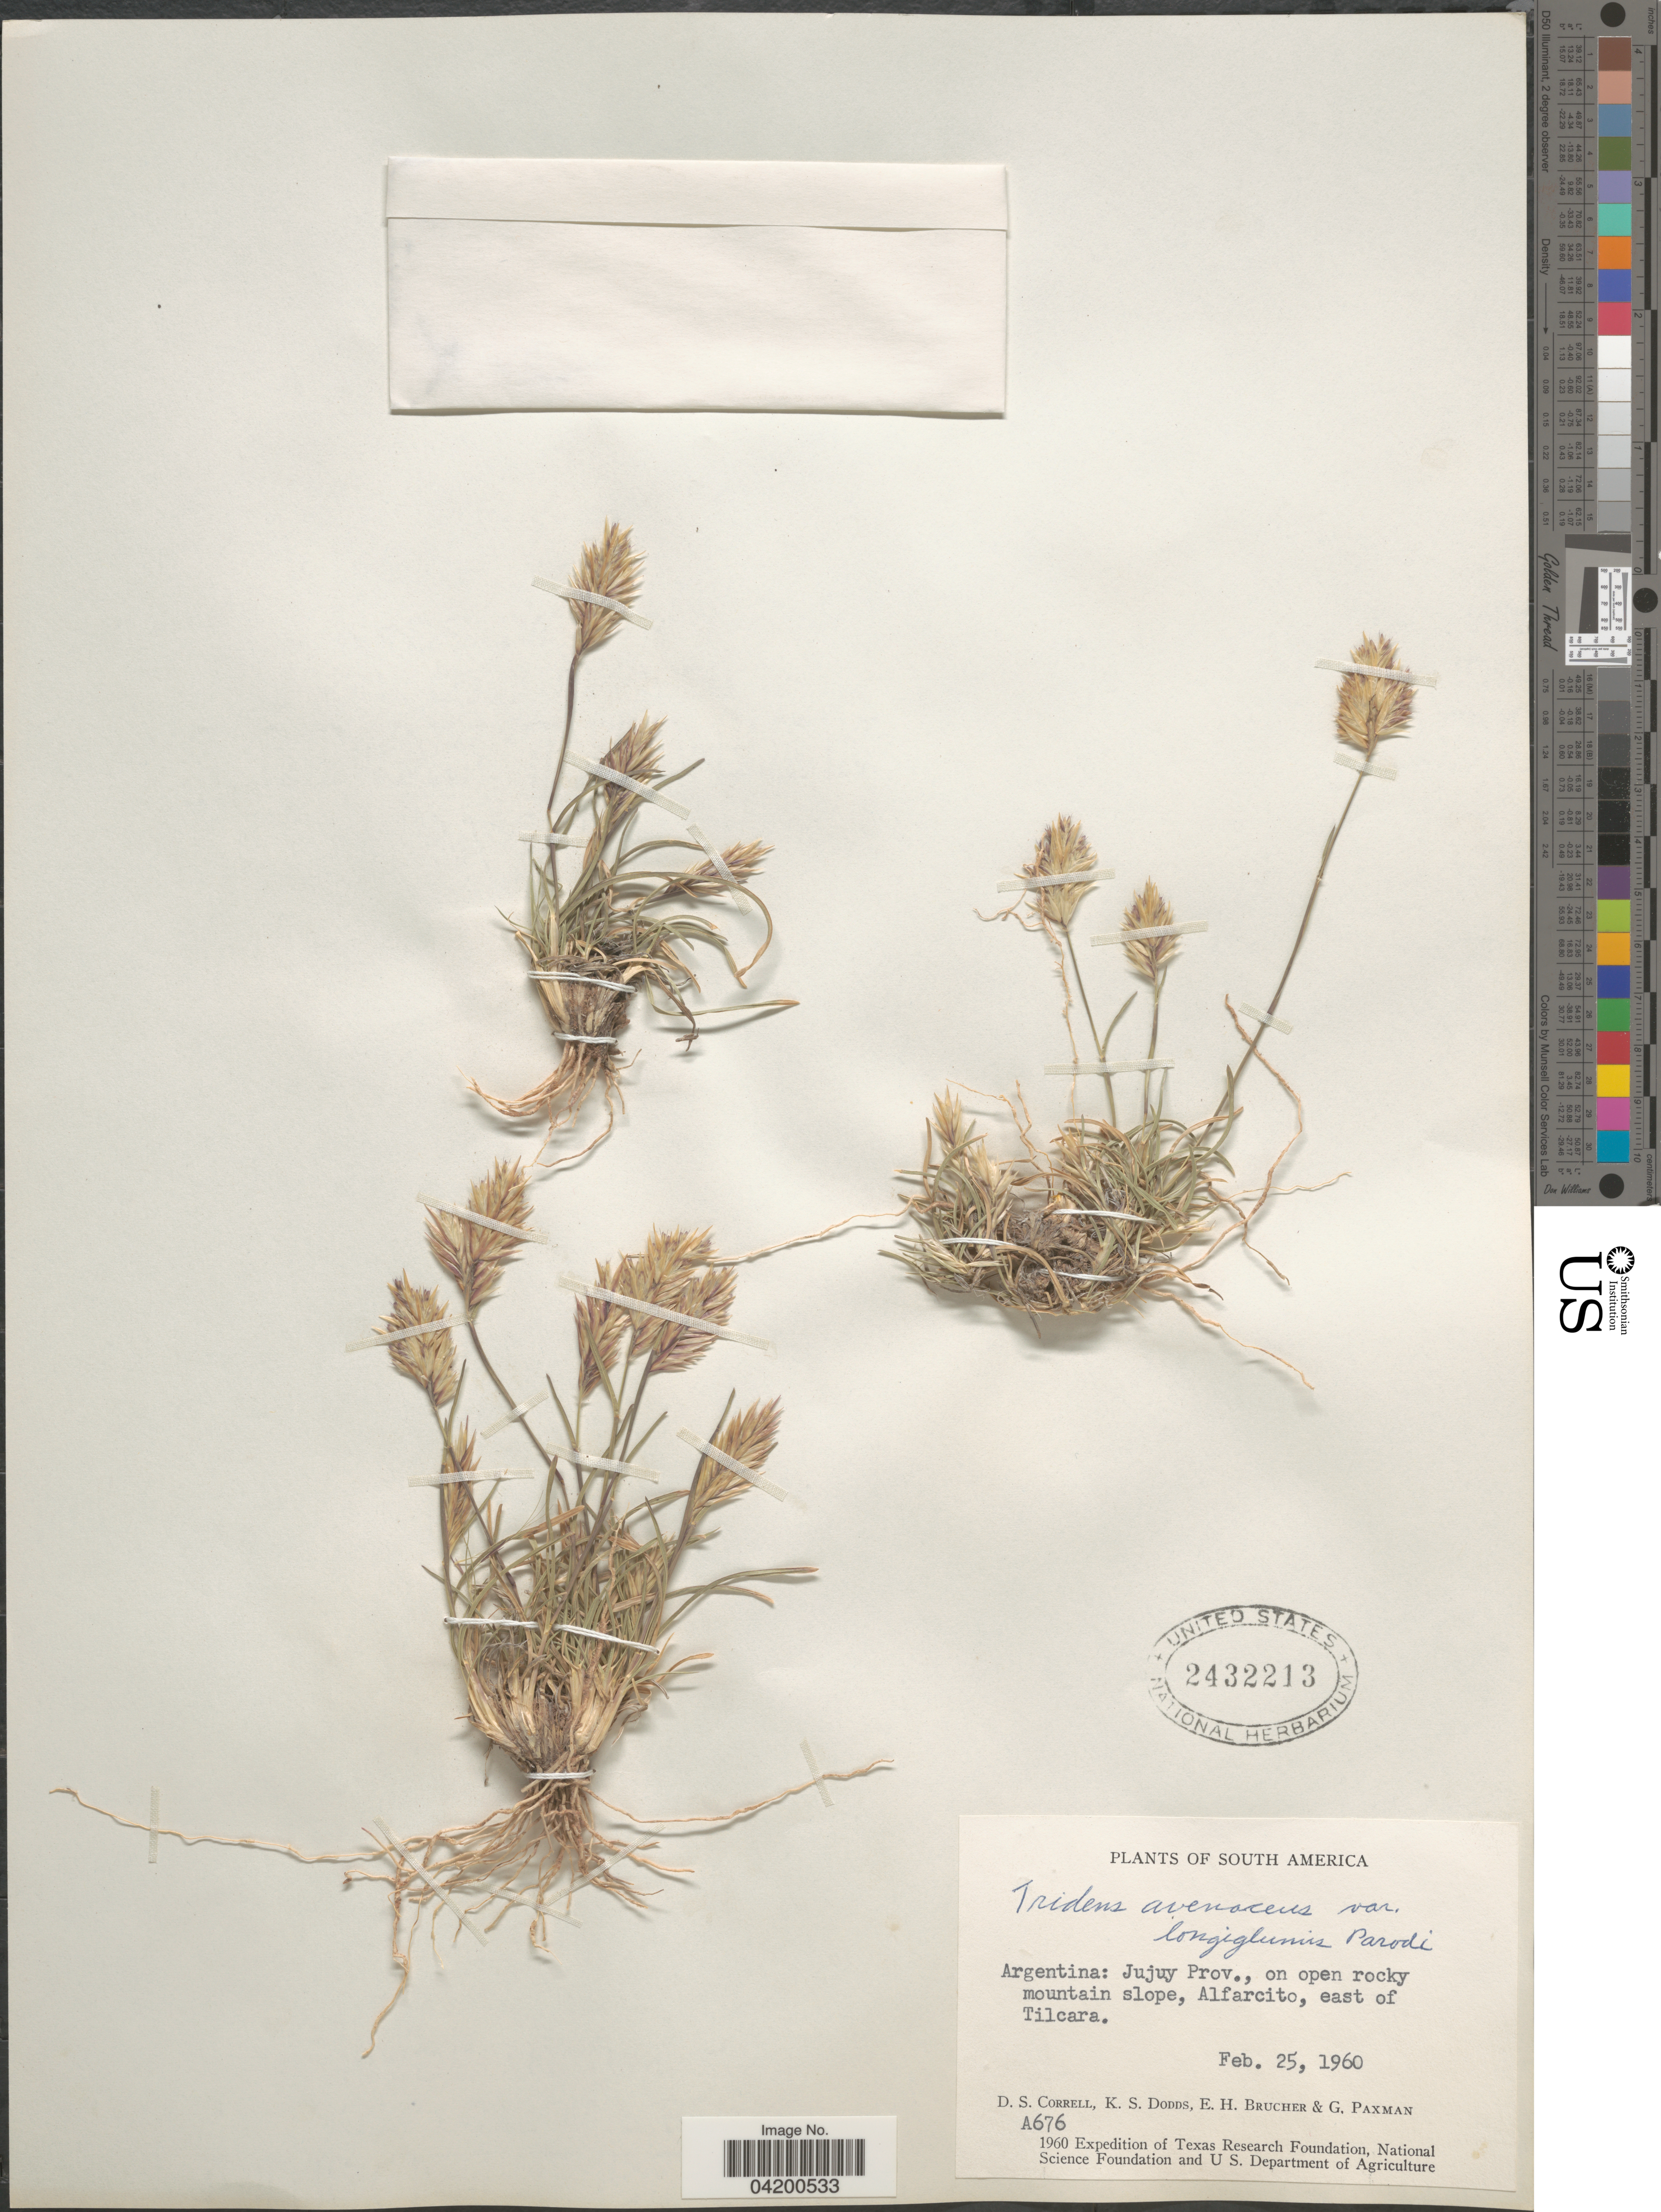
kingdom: Plantae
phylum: Tracheophyta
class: Liliopsida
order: Poales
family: Poaceae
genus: Erioneuron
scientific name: Erioneuron avenaceum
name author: (Kunth) Tateoka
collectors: D. S. Correll, K. Dodds, E. Brucher & G. Paxman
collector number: A676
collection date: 1960-02-25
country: Argentina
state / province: Jujuy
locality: Alfarcito. east of Tilcara. 1960 Expedition of Texas Research Foundation, National Science Foundation and U.S. Department of Agriculture.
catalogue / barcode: US 2432213